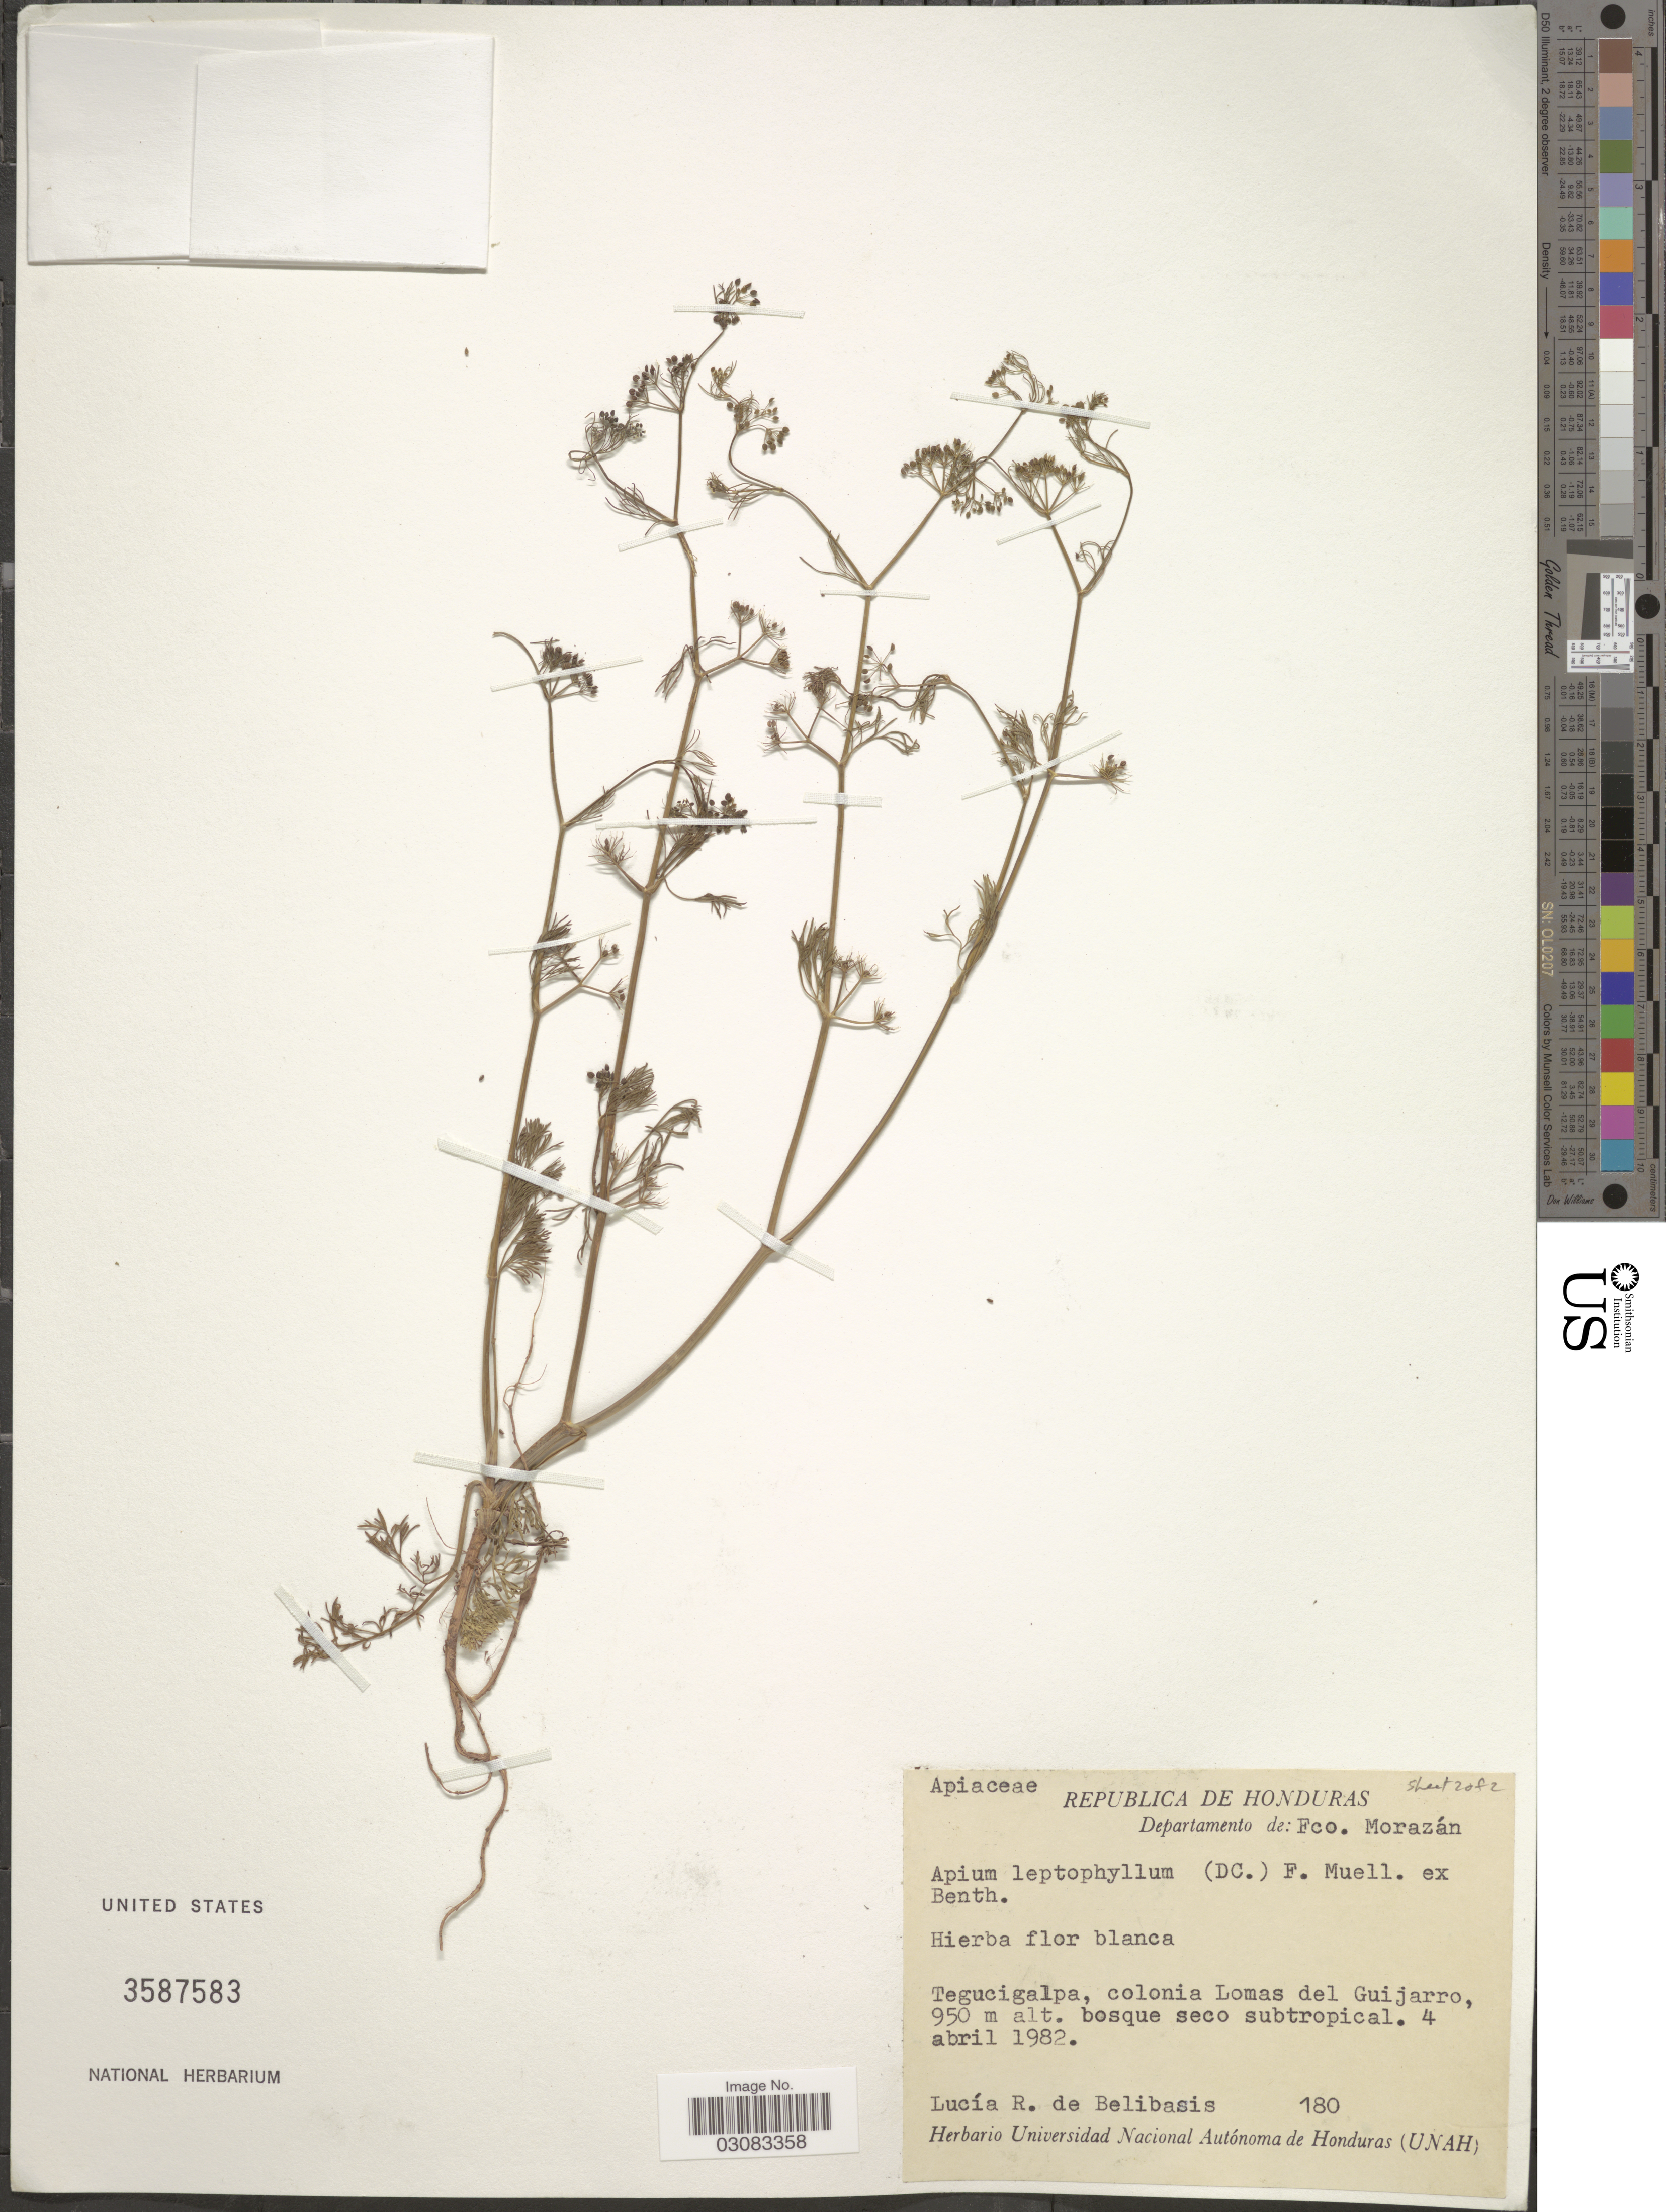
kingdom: Plantae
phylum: Tracheophyta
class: Magnoliopsida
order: Apiales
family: Apiaceae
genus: Cyclospermum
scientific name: Cyclospermum leptophyllum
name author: (Pers.) Sprague ex Britton & P. Wilson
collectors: L. De Belibasis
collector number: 180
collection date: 1982-04-04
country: Honduras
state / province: Fco. Morazán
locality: Departamento de: Fco. Morazán. Tegucigalpa, colonia Lomas del Guijarro.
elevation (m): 950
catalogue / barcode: US 3587583